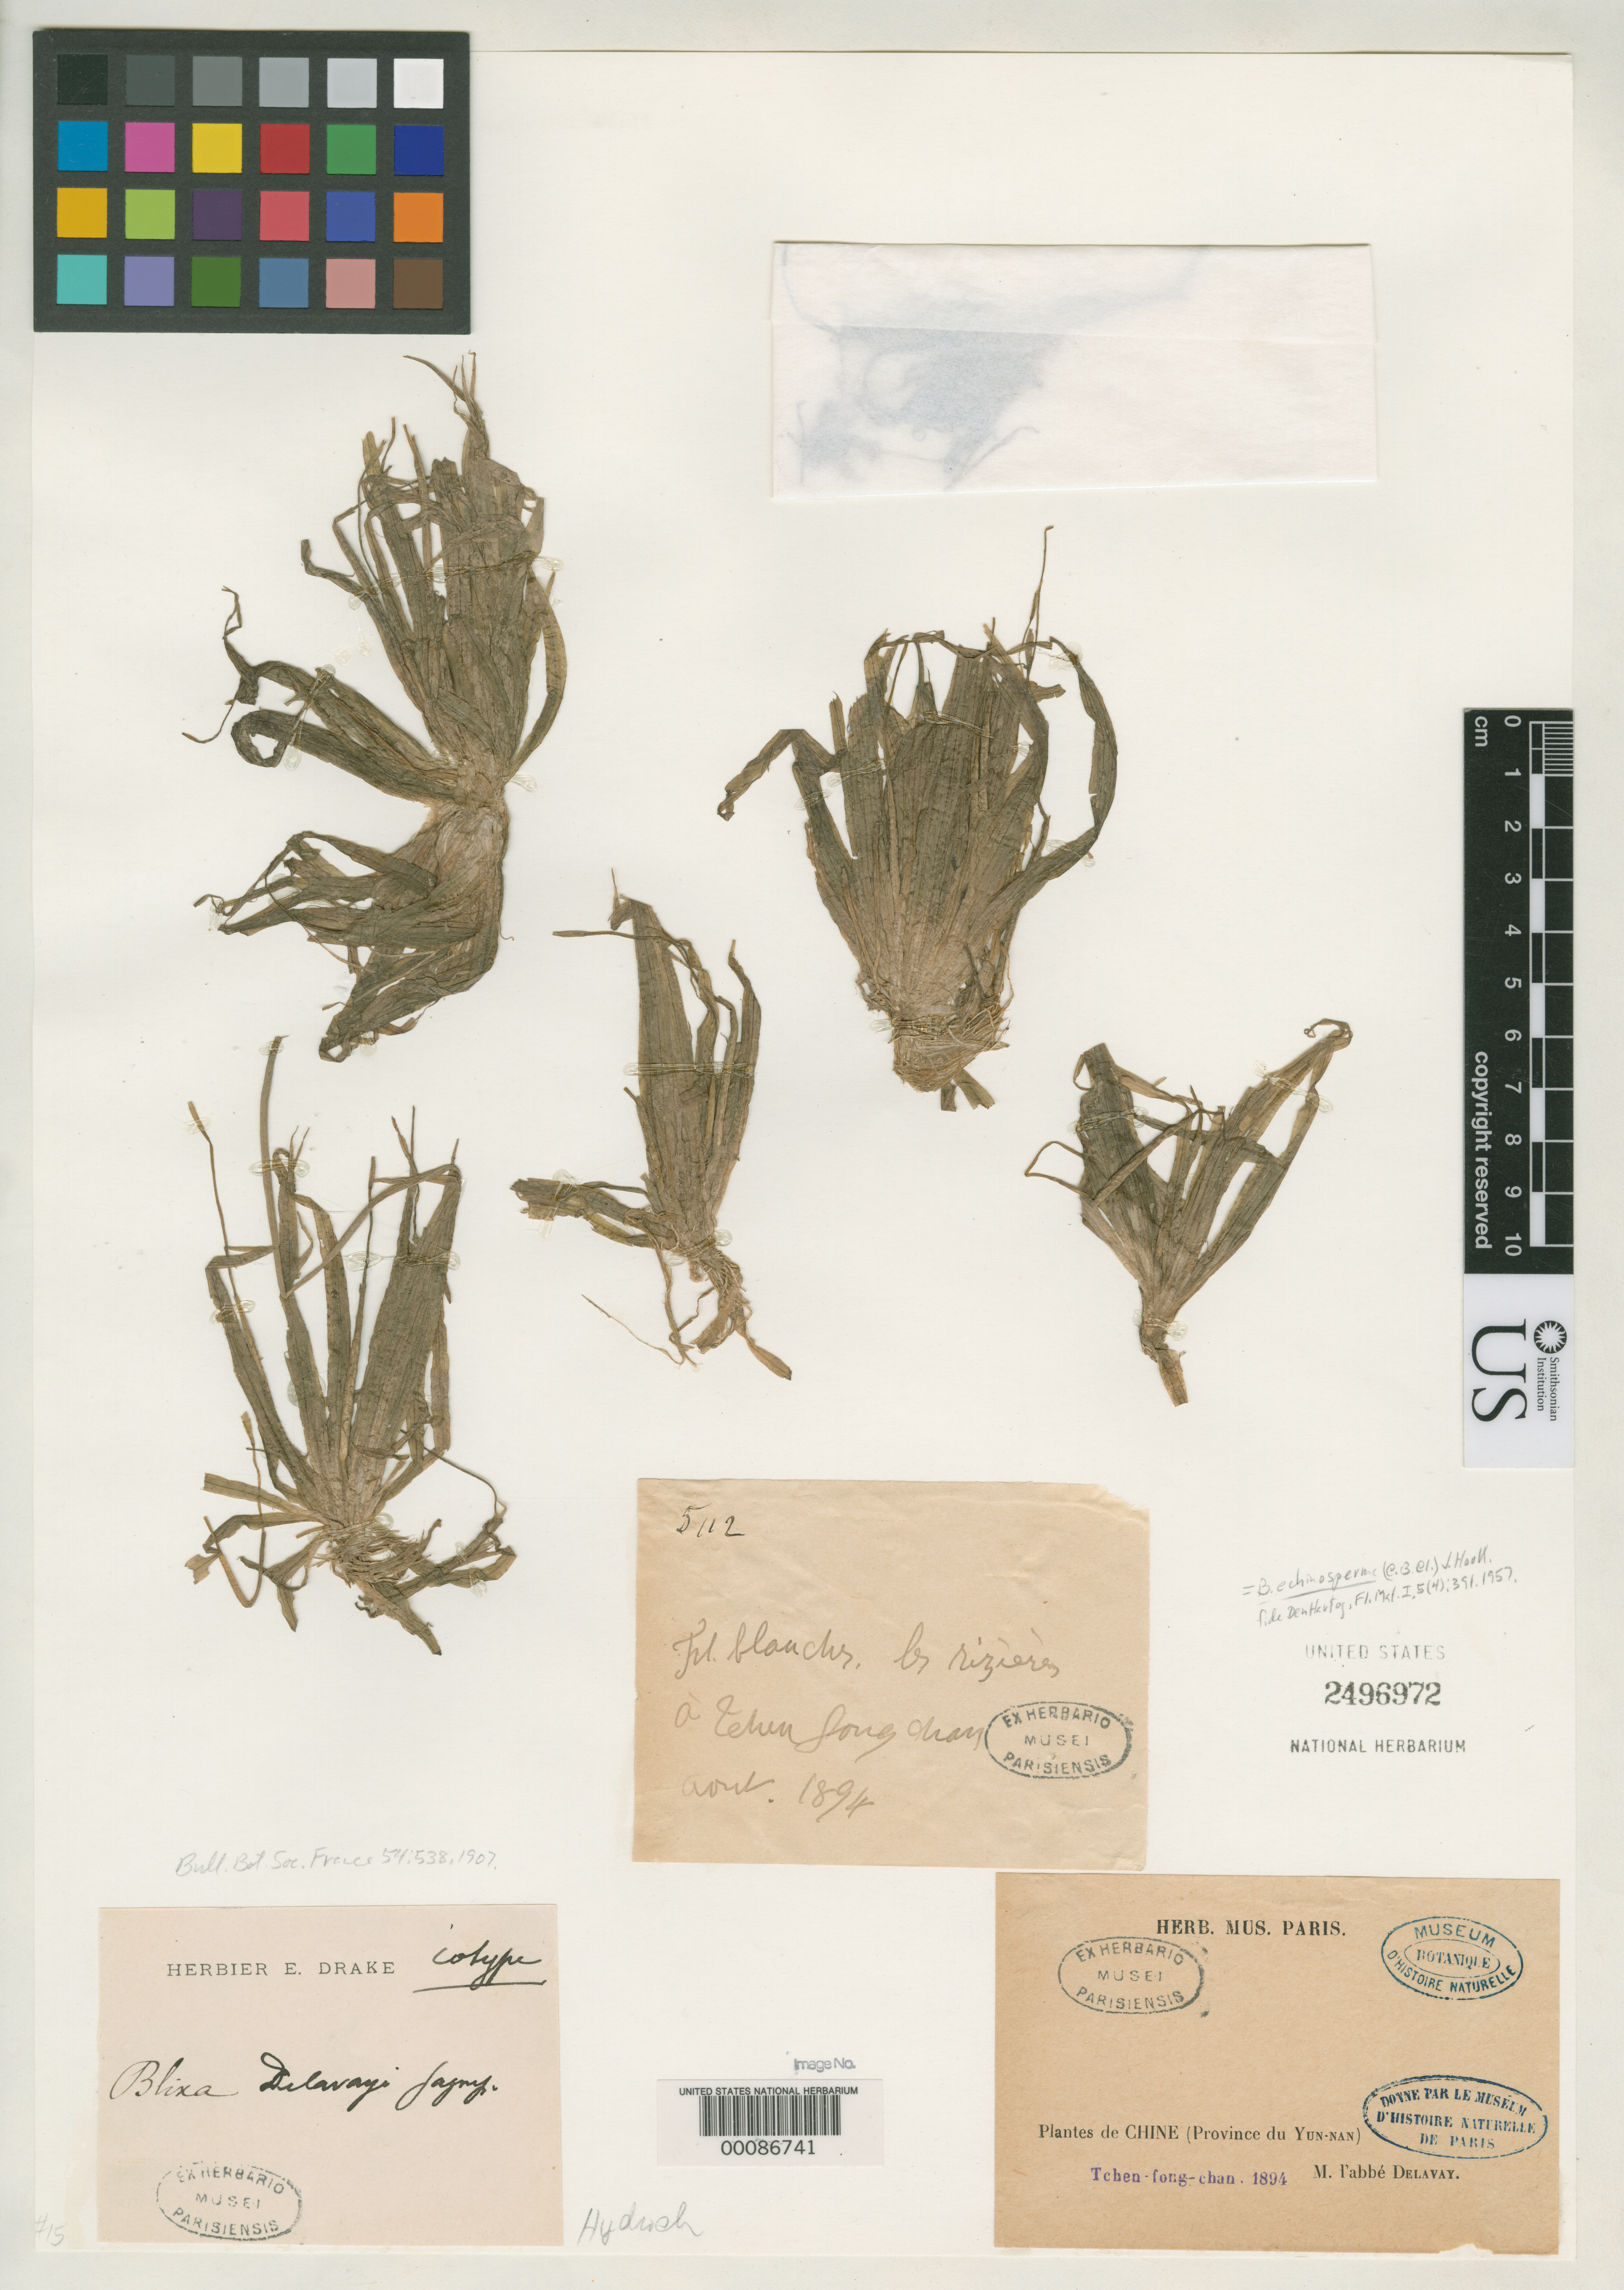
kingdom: Plantae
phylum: Tracheophyta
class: Liliopsida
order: Alismatales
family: Hydrocharitaceae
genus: Blyxa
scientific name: Blyxa delavayi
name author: Gagnep.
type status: Isotype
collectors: P. Delavay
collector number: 5112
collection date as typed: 1894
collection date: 1894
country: China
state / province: Yunnan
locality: Tchen-fong-chan.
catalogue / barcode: US 2496972